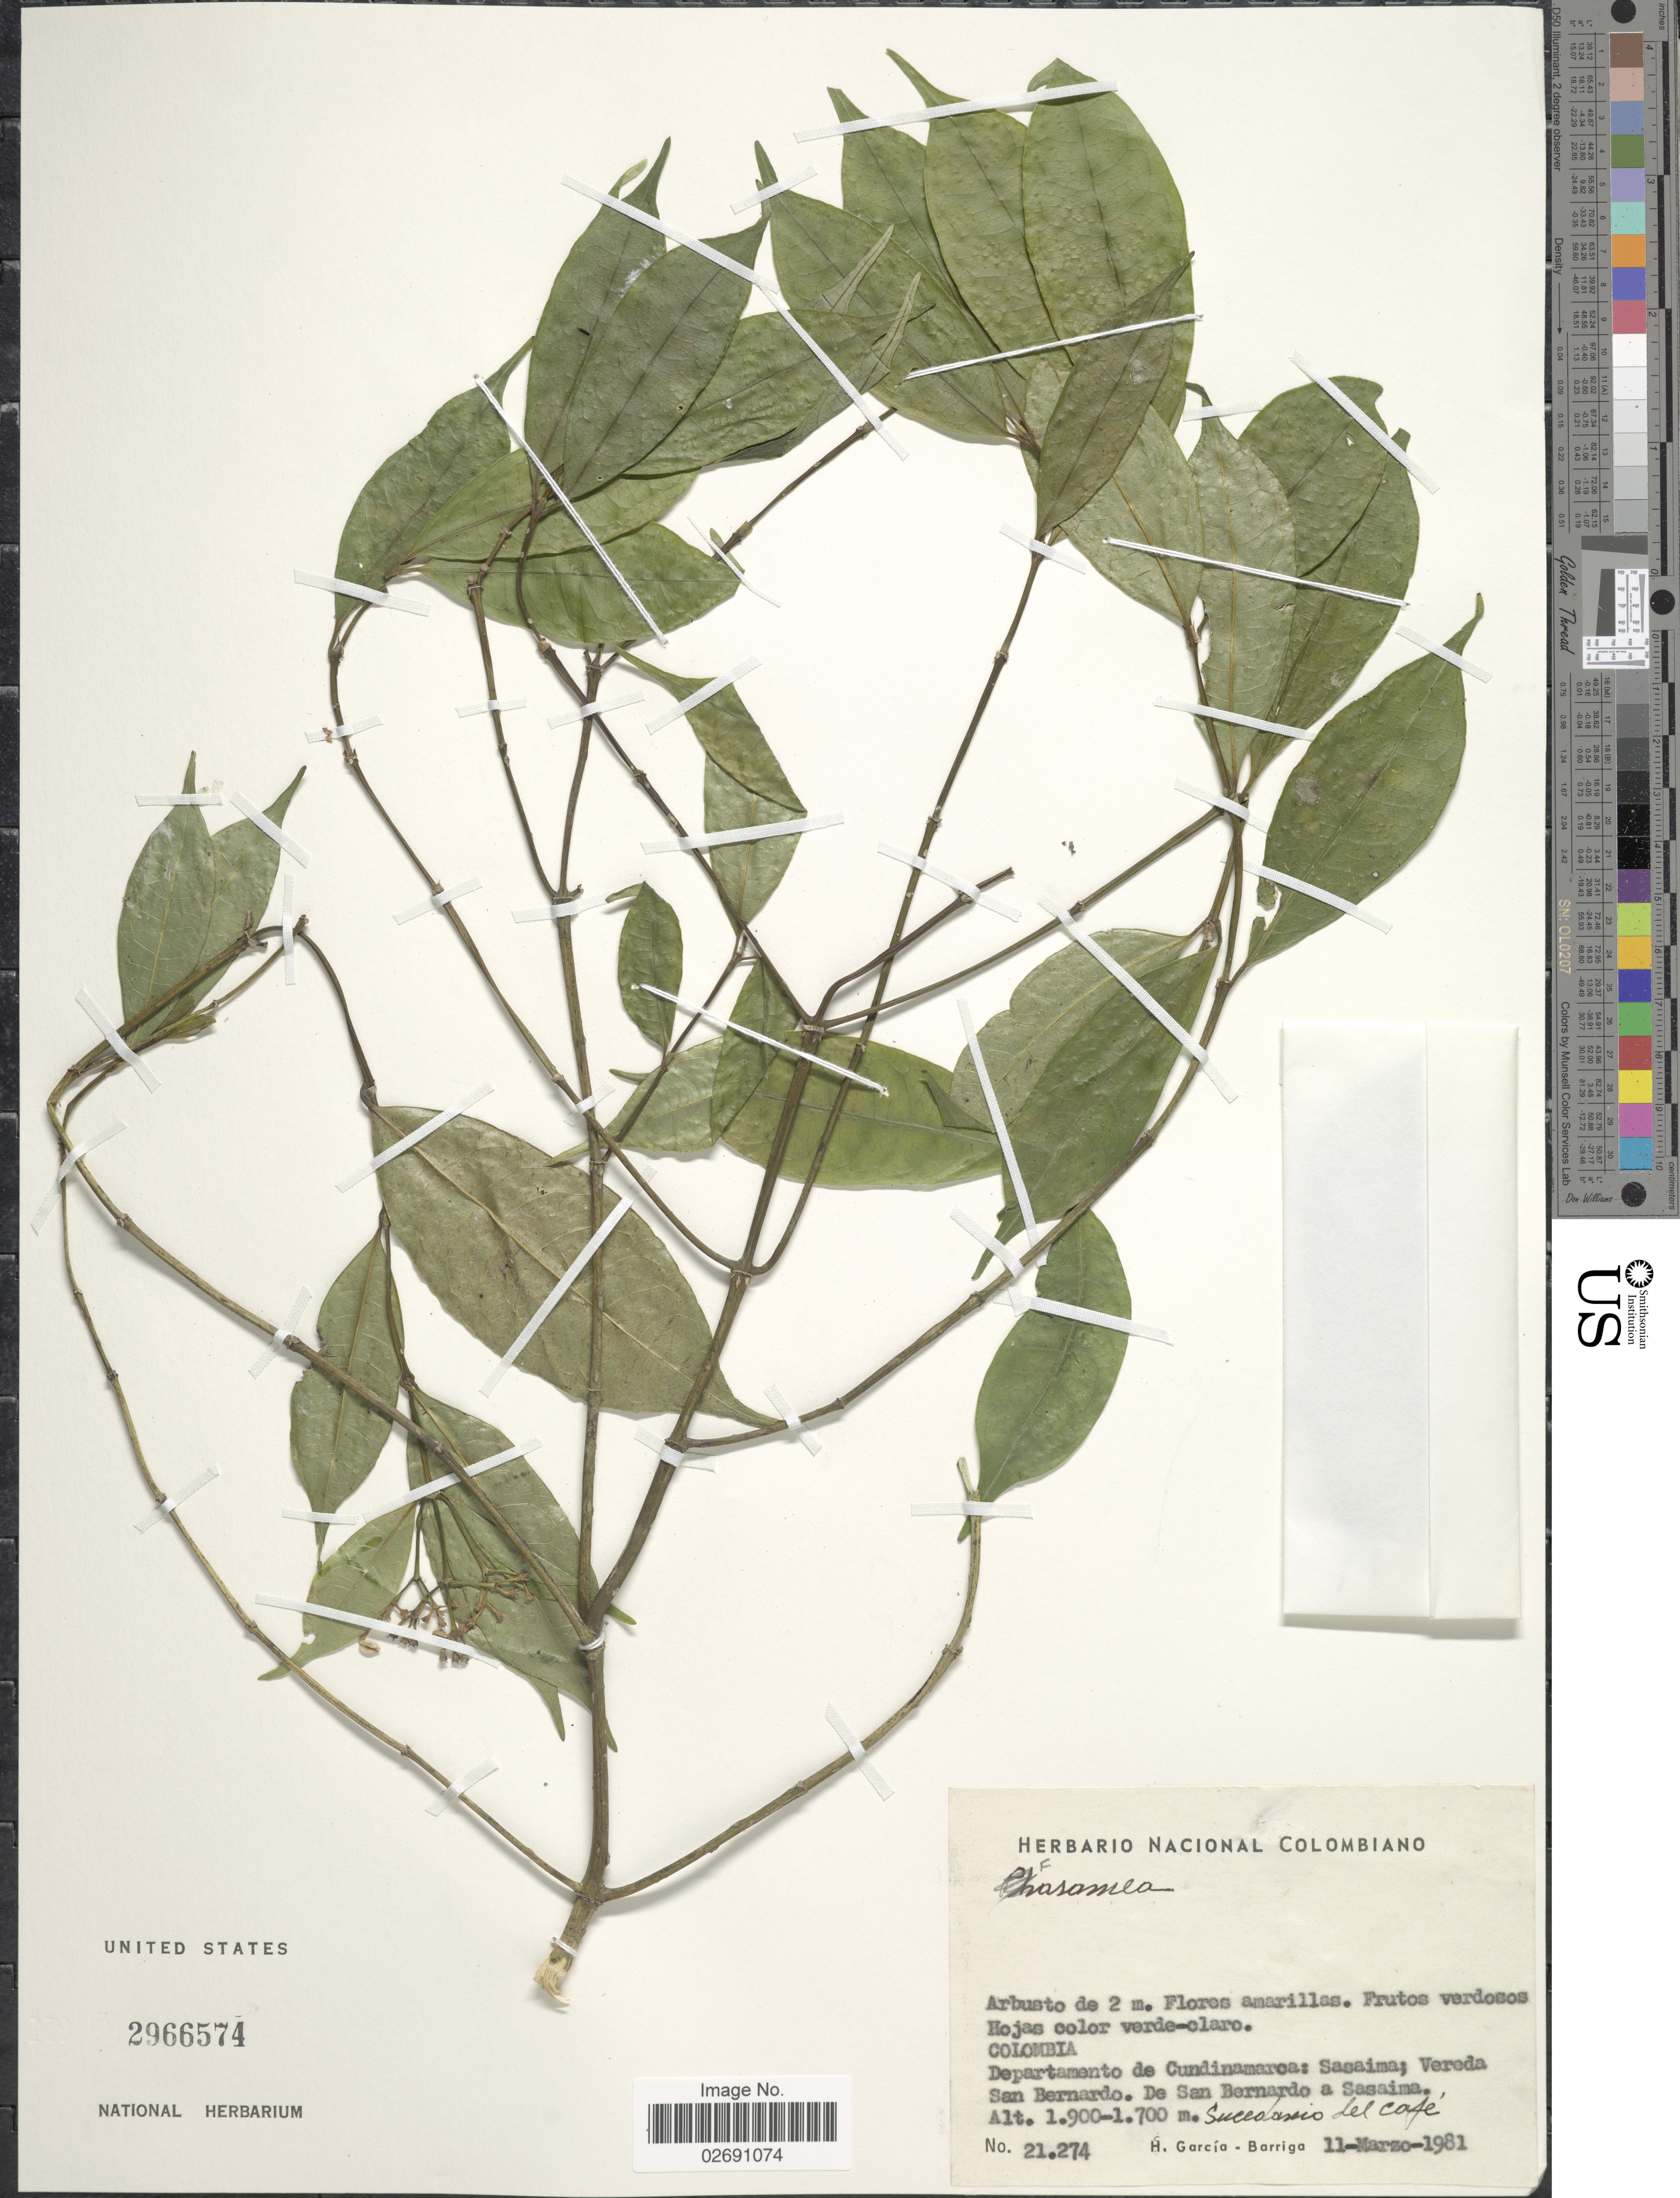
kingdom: Plantae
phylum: Tracheophyta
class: Magnoliopsida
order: Gentianales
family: Rubiaceae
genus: Faramea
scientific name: Faramea sp.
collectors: H. García Barriga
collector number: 21274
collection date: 1981-03-11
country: Colombia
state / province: Cundinamarca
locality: Sasaima; Vereda San Bernardo, De San Bernardo a Sasaima, Sucestanio [interpreted] del Cafe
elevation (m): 1700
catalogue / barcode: US 2966574